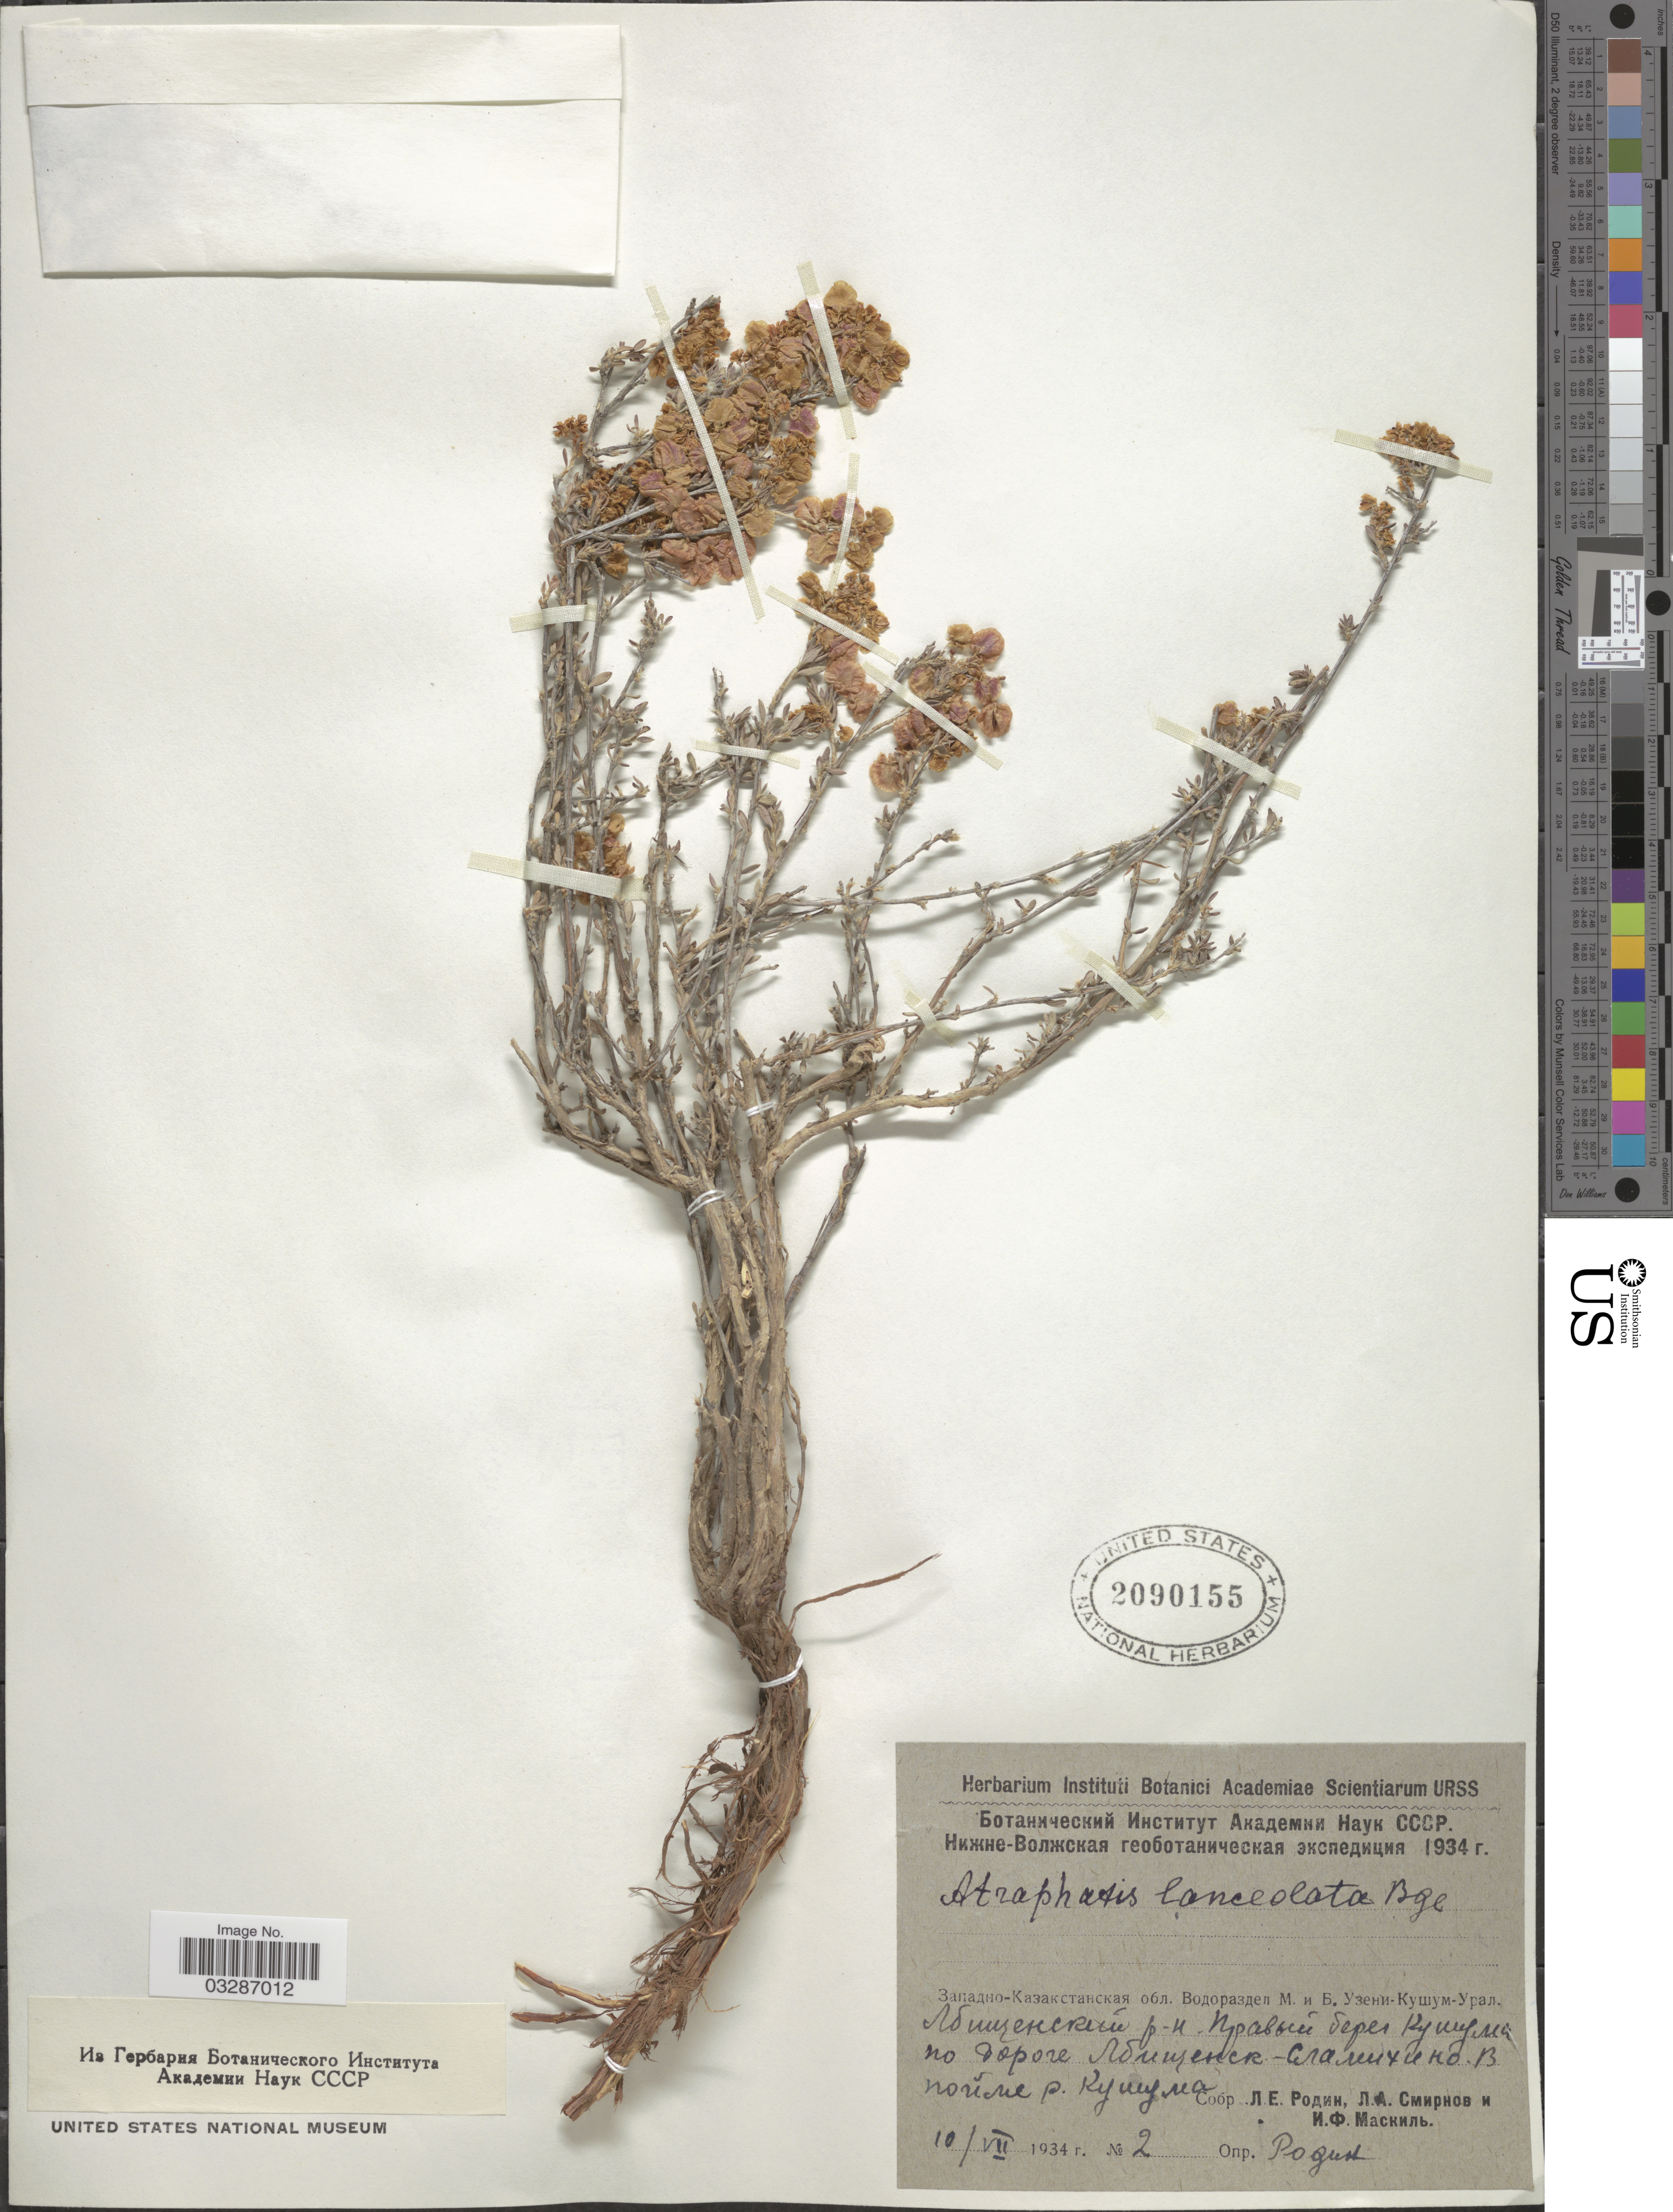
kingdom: Plantae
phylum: Tracheophyta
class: Magnoliopsida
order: Caryophyllales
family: Polygonaceae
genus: Atraphaxis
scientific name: Atraphaxis frutescens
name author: (L.) K. Koch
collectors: L. Rodin, L. Smirnov & I. Maskil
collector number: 2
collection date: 1934-07-10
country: Kazakhstan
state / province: West Kazakhstan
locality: Akzhaik, on road to Chapaev.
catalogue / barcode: US 2090155